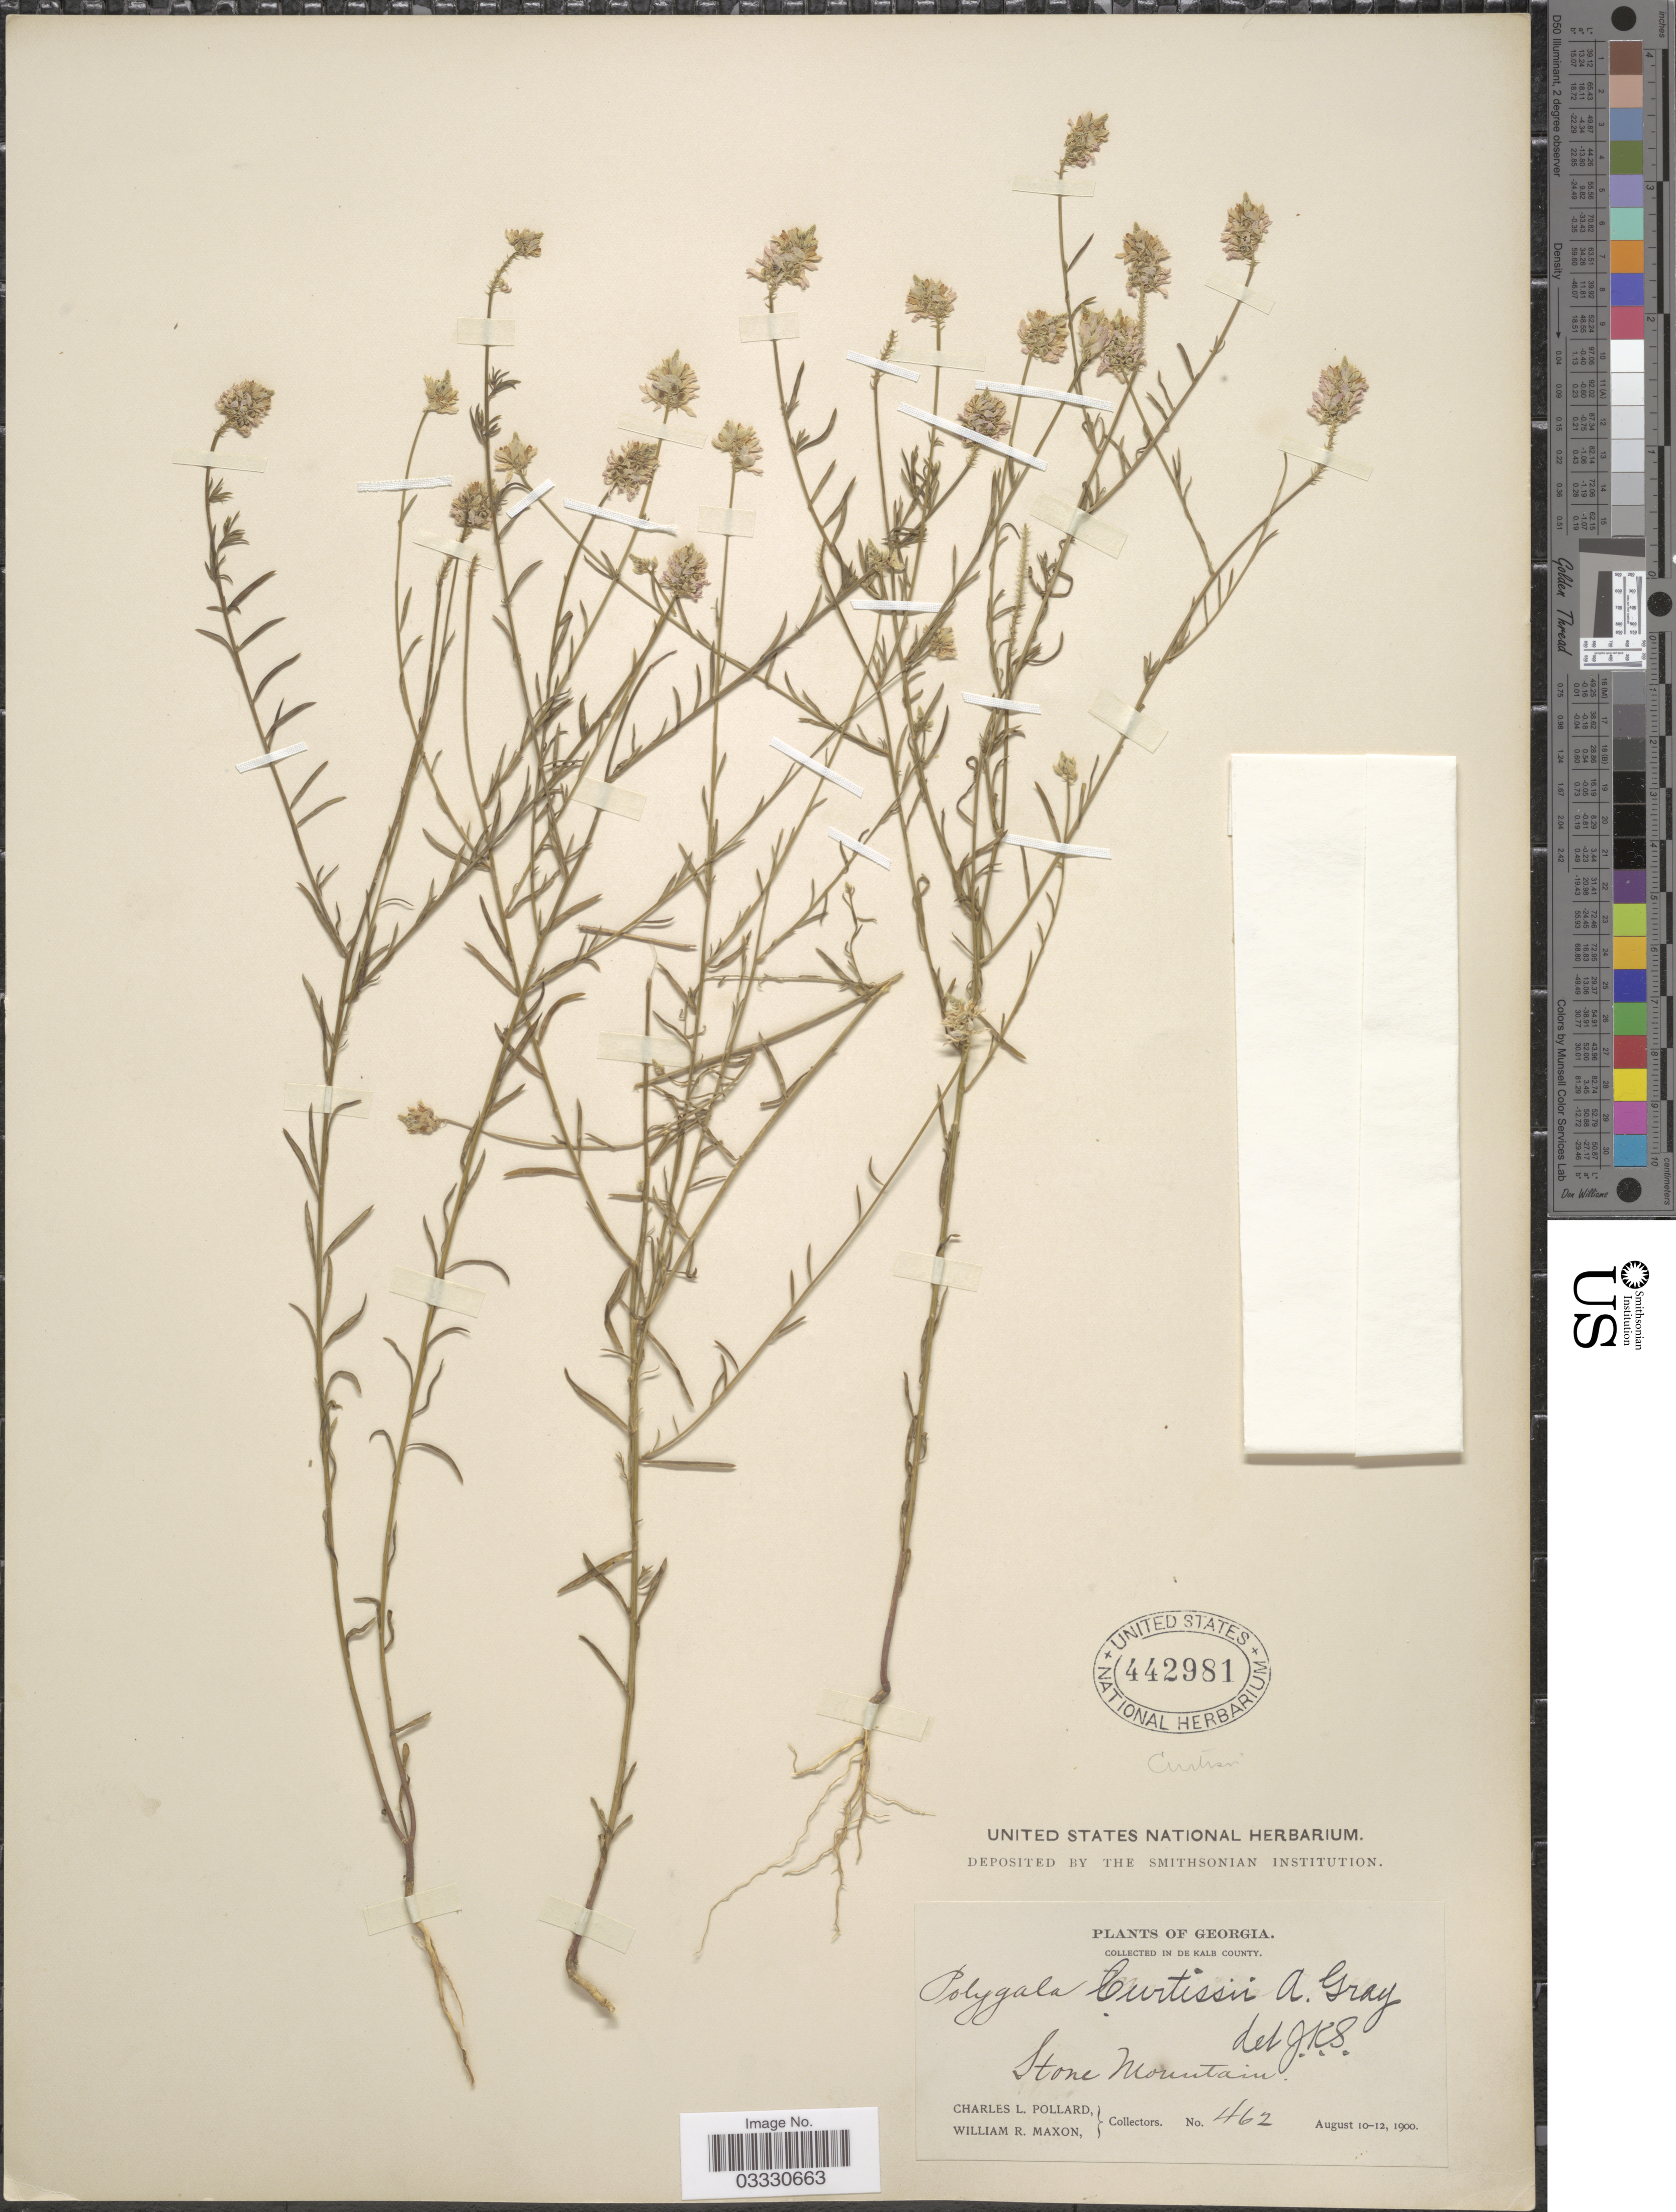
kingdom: Plantae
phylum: Tracheophyta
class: Magnoliopsida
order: Fabales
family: Polygalaceae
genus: Polygala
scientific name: Polygala curtissii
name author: A. Gray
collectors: C. L. Pollard & W. R. Maxon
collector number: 462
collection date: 1900-08-10/1900-08-12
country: United States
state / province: Georgia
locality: De Kalb County. Stone Mountain.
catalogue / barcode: US 442981